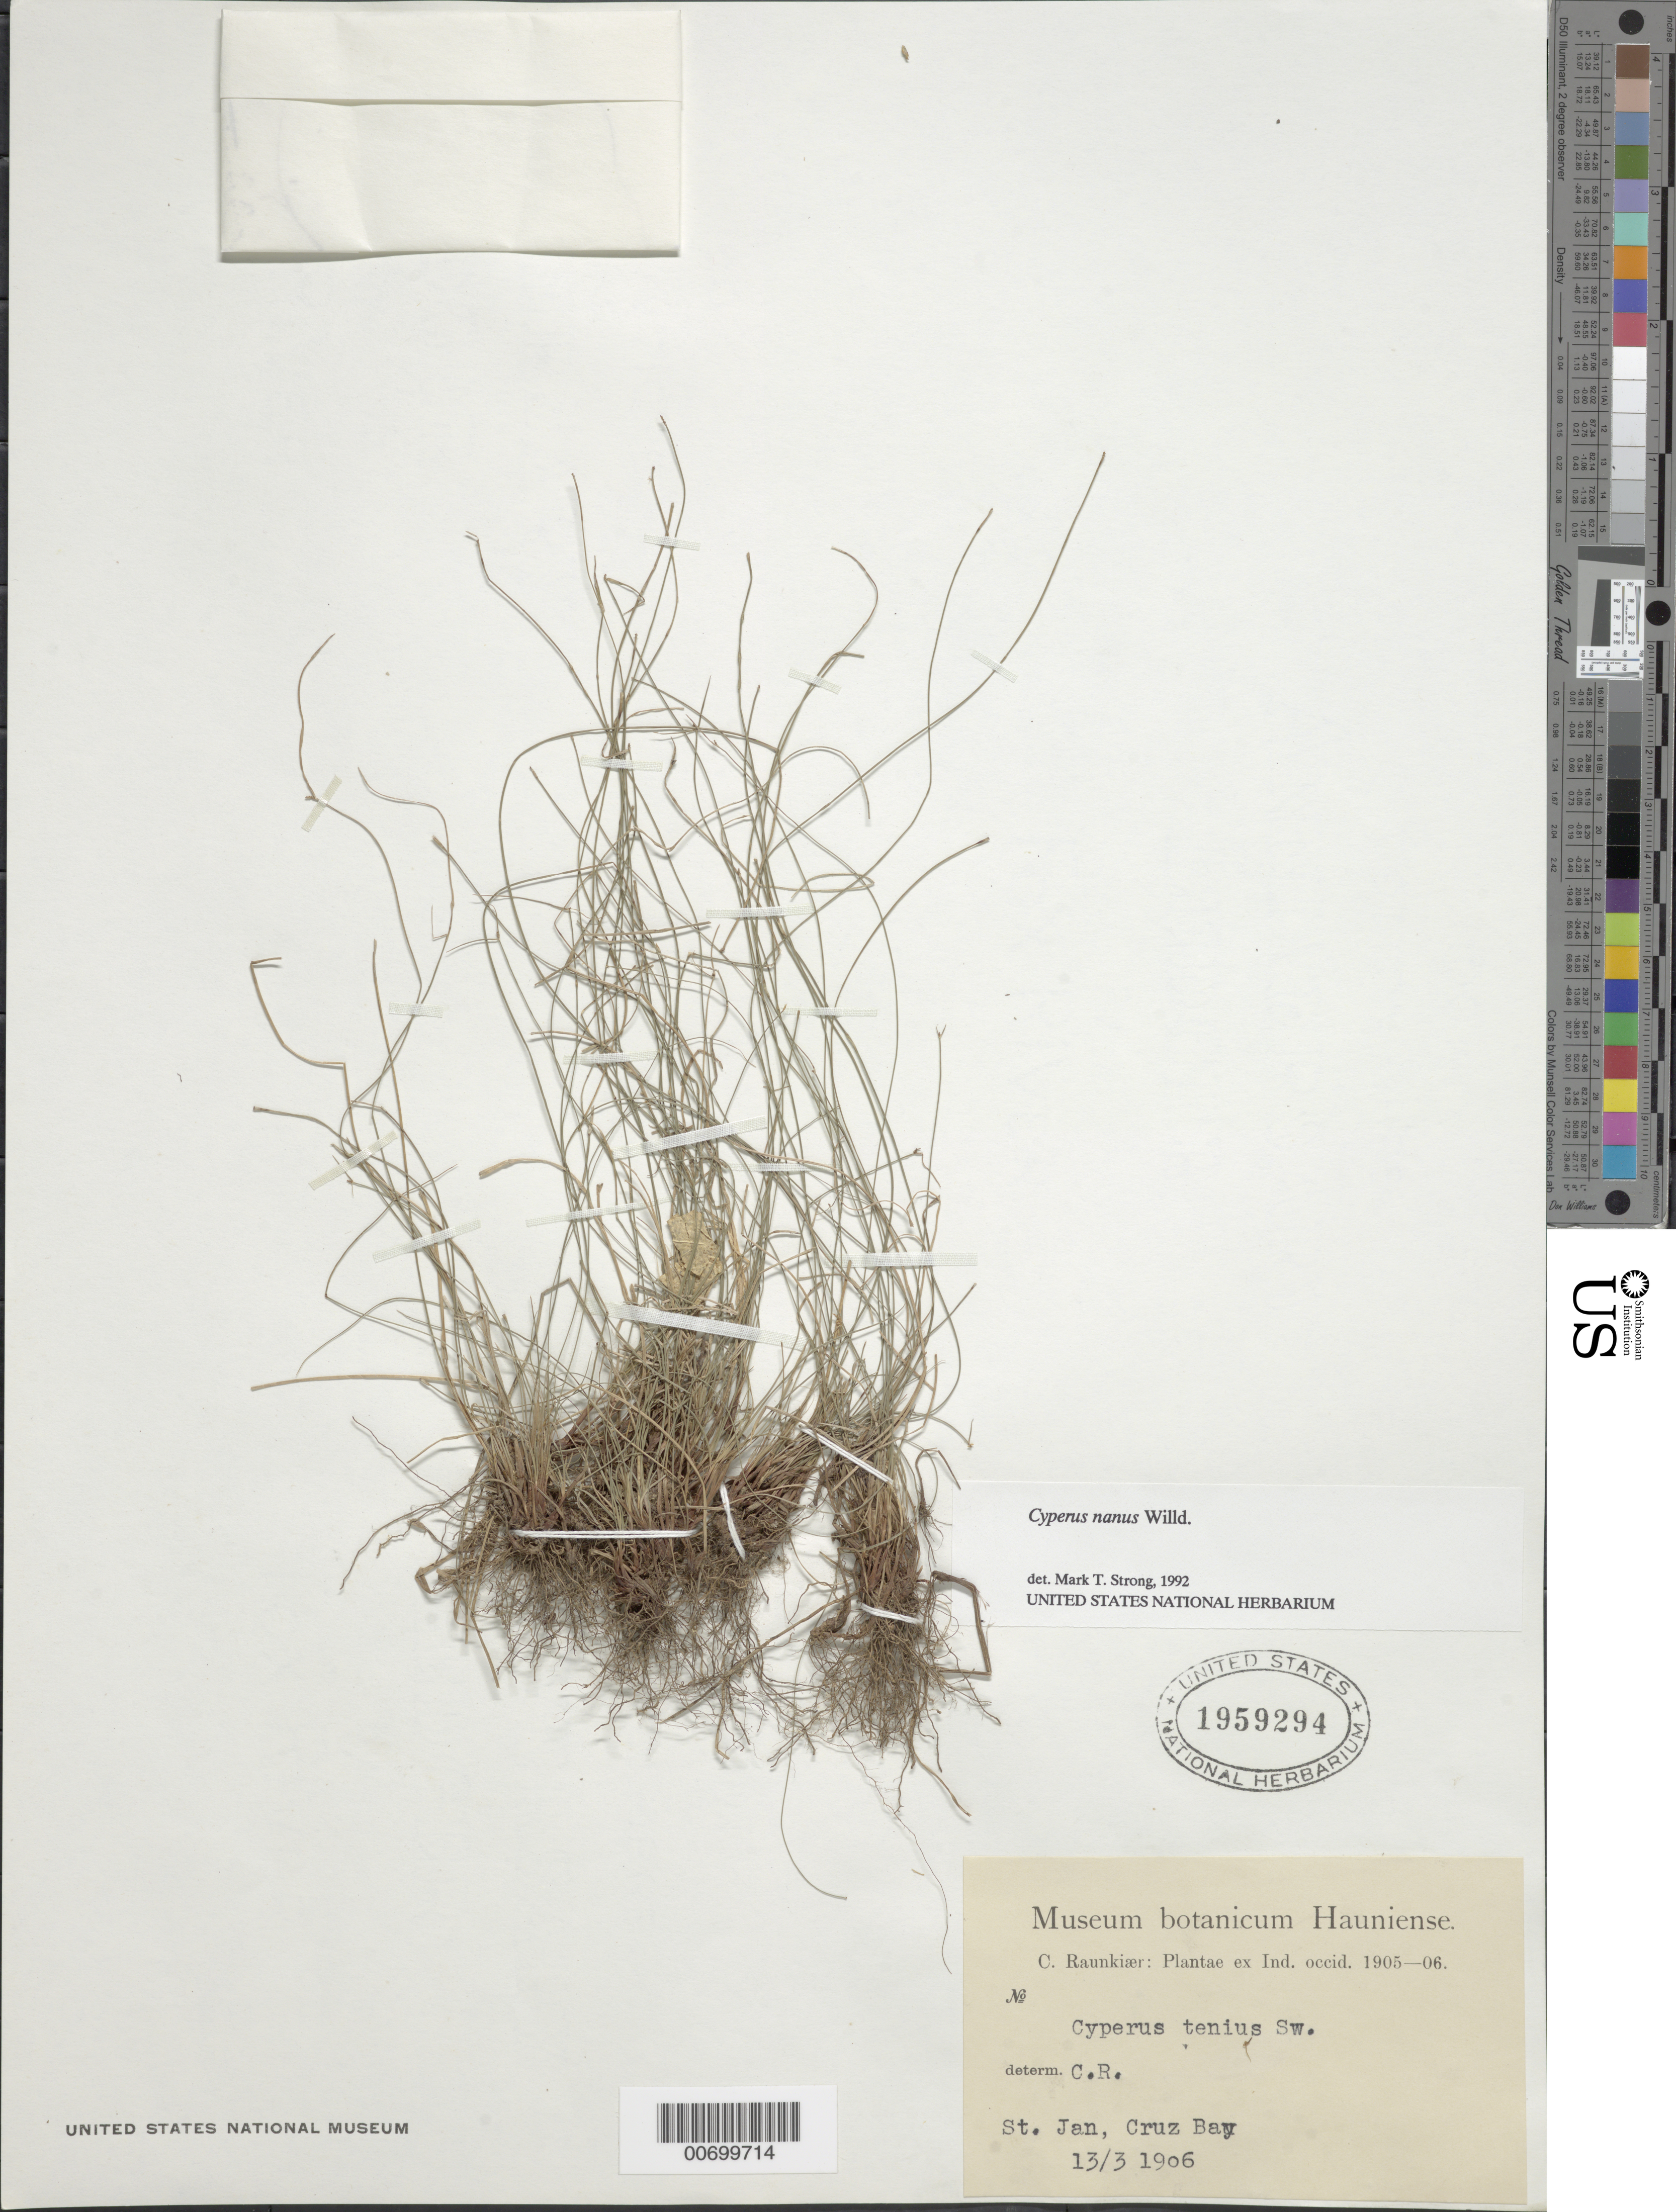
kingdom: Plantae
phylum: Tracheophyta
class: Liliopsida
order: Poales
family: Cyperaceae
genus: Cyperus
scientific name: Cyperus nanus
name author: Willd.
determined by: Strong, M. T., (US), Smithsonian Institution - National Museum of Natural History (UNITED STATES)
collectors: C. Raunkiær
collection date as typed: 13 Mar 1906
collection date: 1906-03-13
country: U.S. Virgin Islands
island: St. John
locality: St. Jan: Cruz Bay.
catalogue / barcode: US 1959294